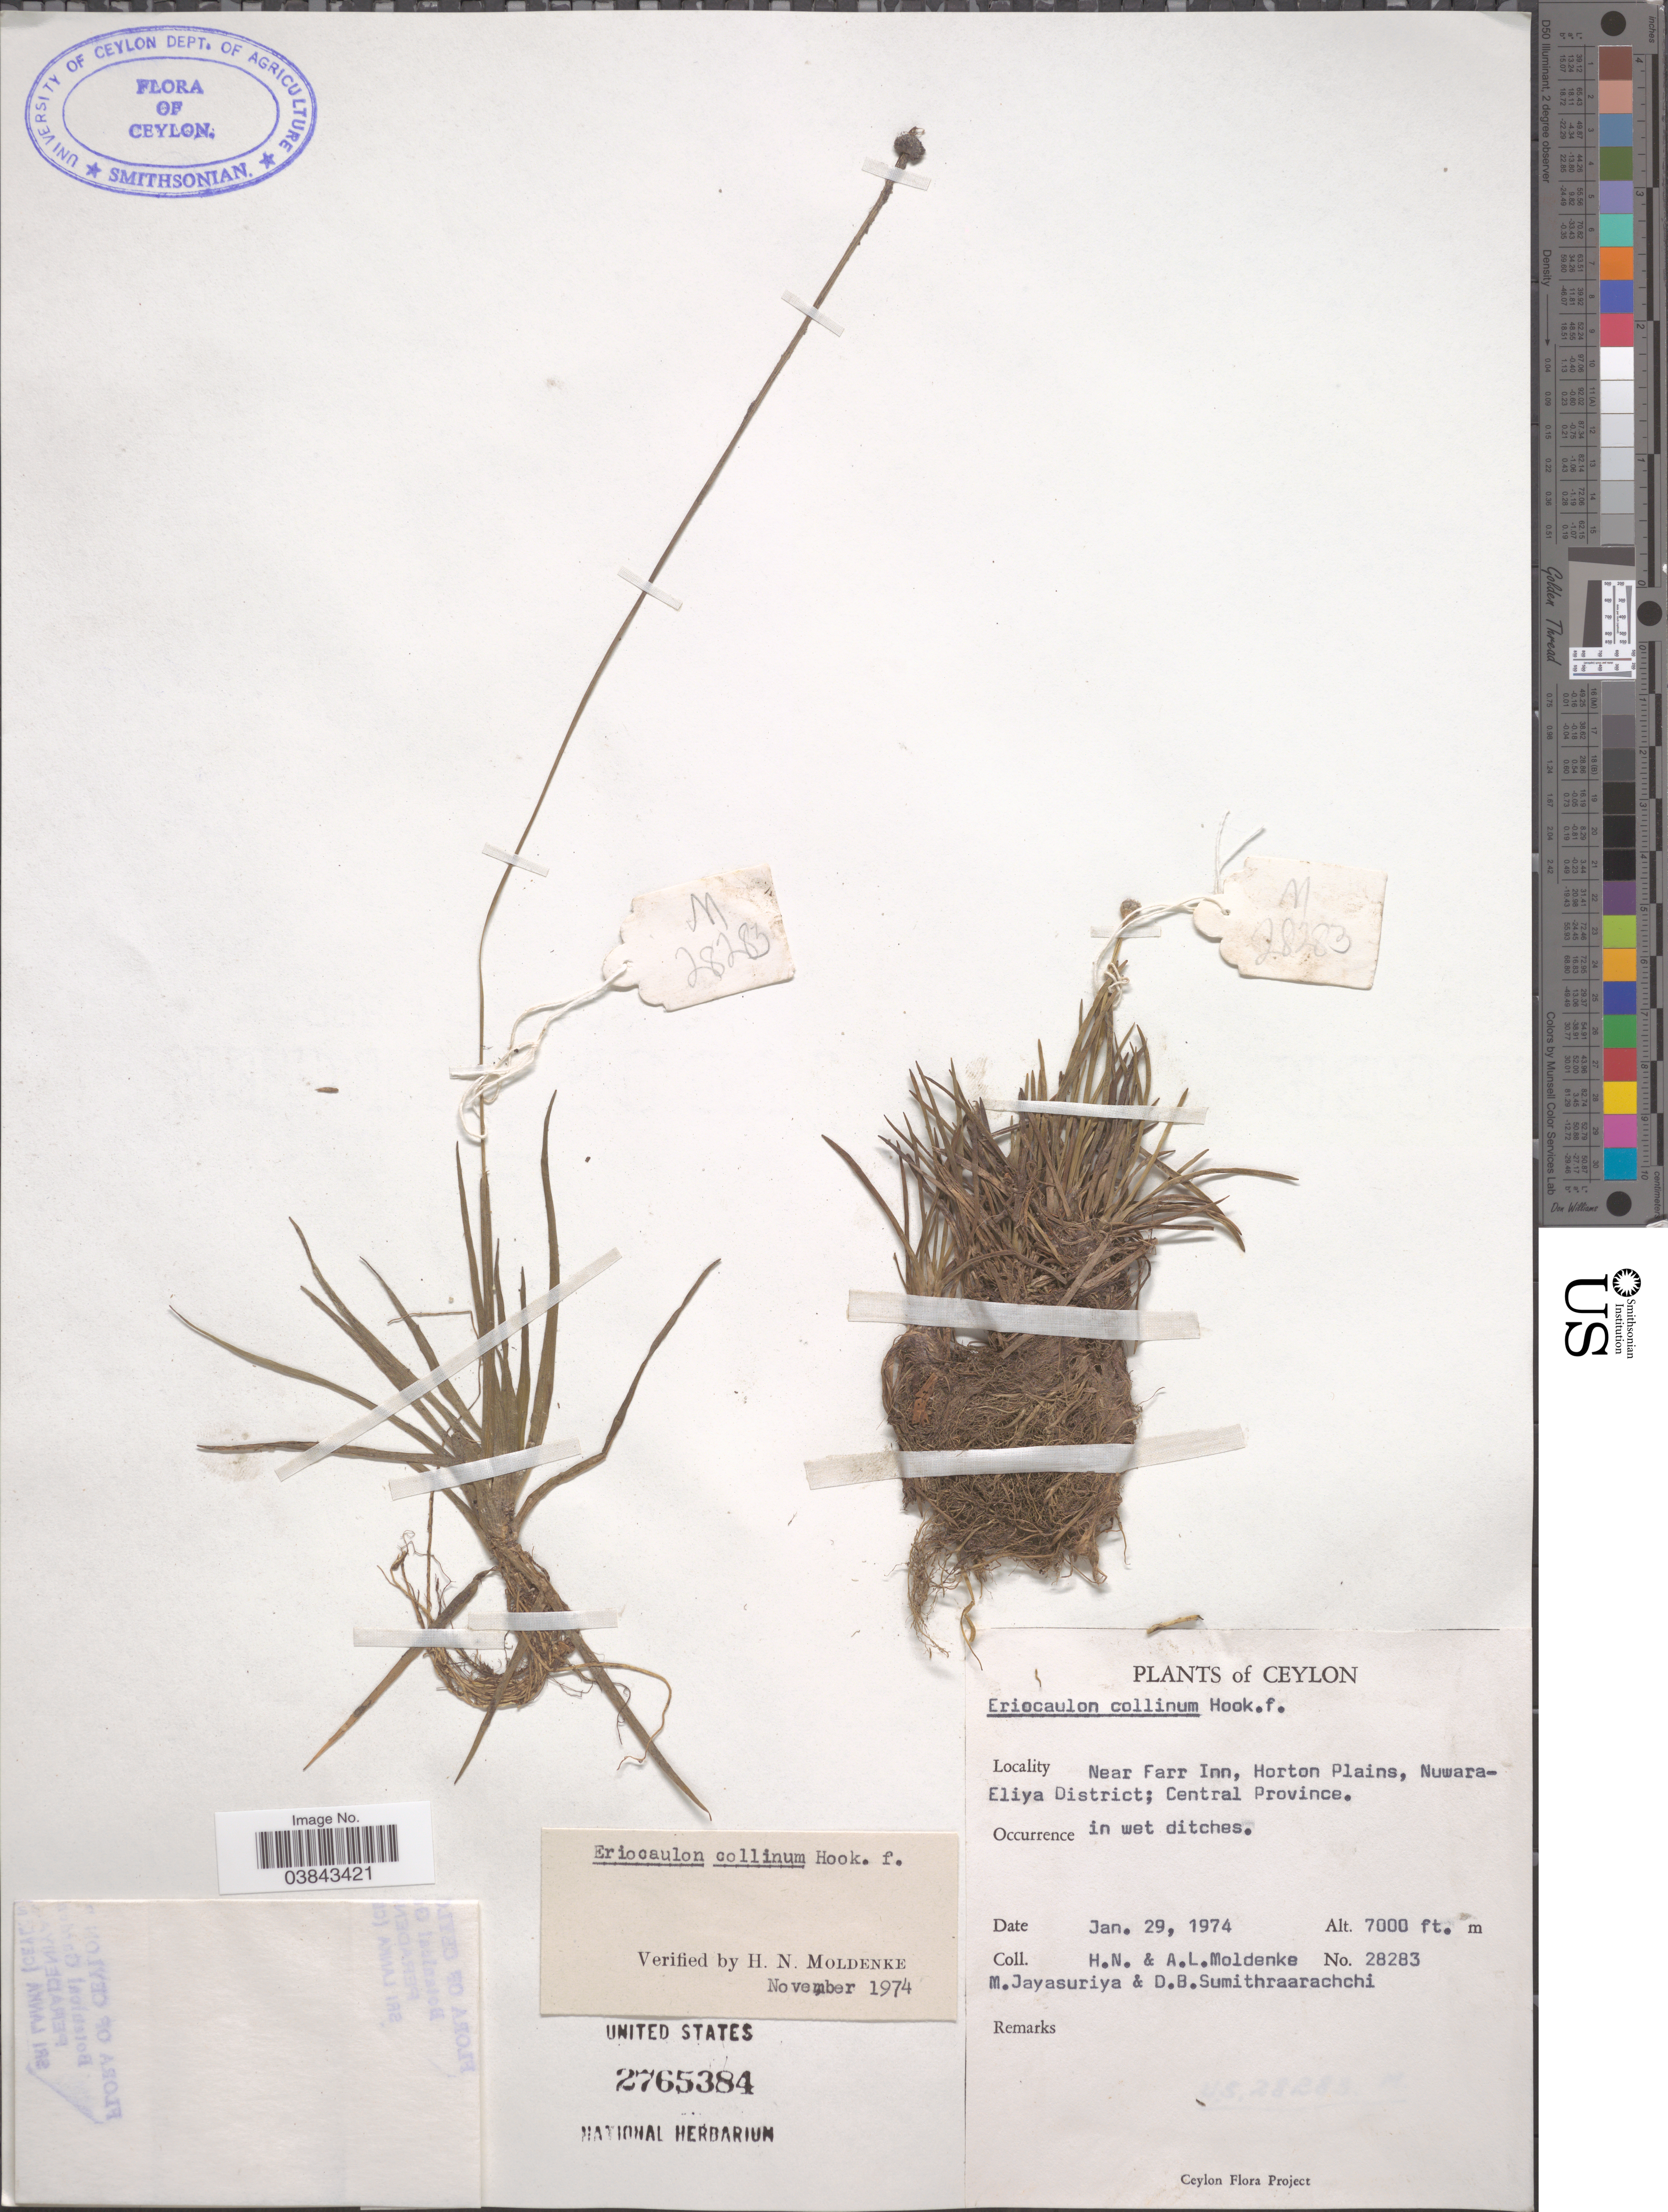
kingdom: Plantae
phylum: Tracheophyta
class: Liliopsida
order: Poales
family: Eriocaulaceae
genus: Eriocaulon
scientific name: Eriocaulon collinum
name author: Hook. f.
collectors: H. N. Moldenke, A. L. Moldenke, M. Jayasuriya & D. B. Sumithraarachchi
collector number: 28283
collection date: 1974-01-29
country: Sri Lanka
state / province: Central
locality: Ceylon. Near Farr Inn, Horton Plains, Nuwara-Eliya District; Central Province.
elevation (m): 2134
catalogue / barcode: US 2765384